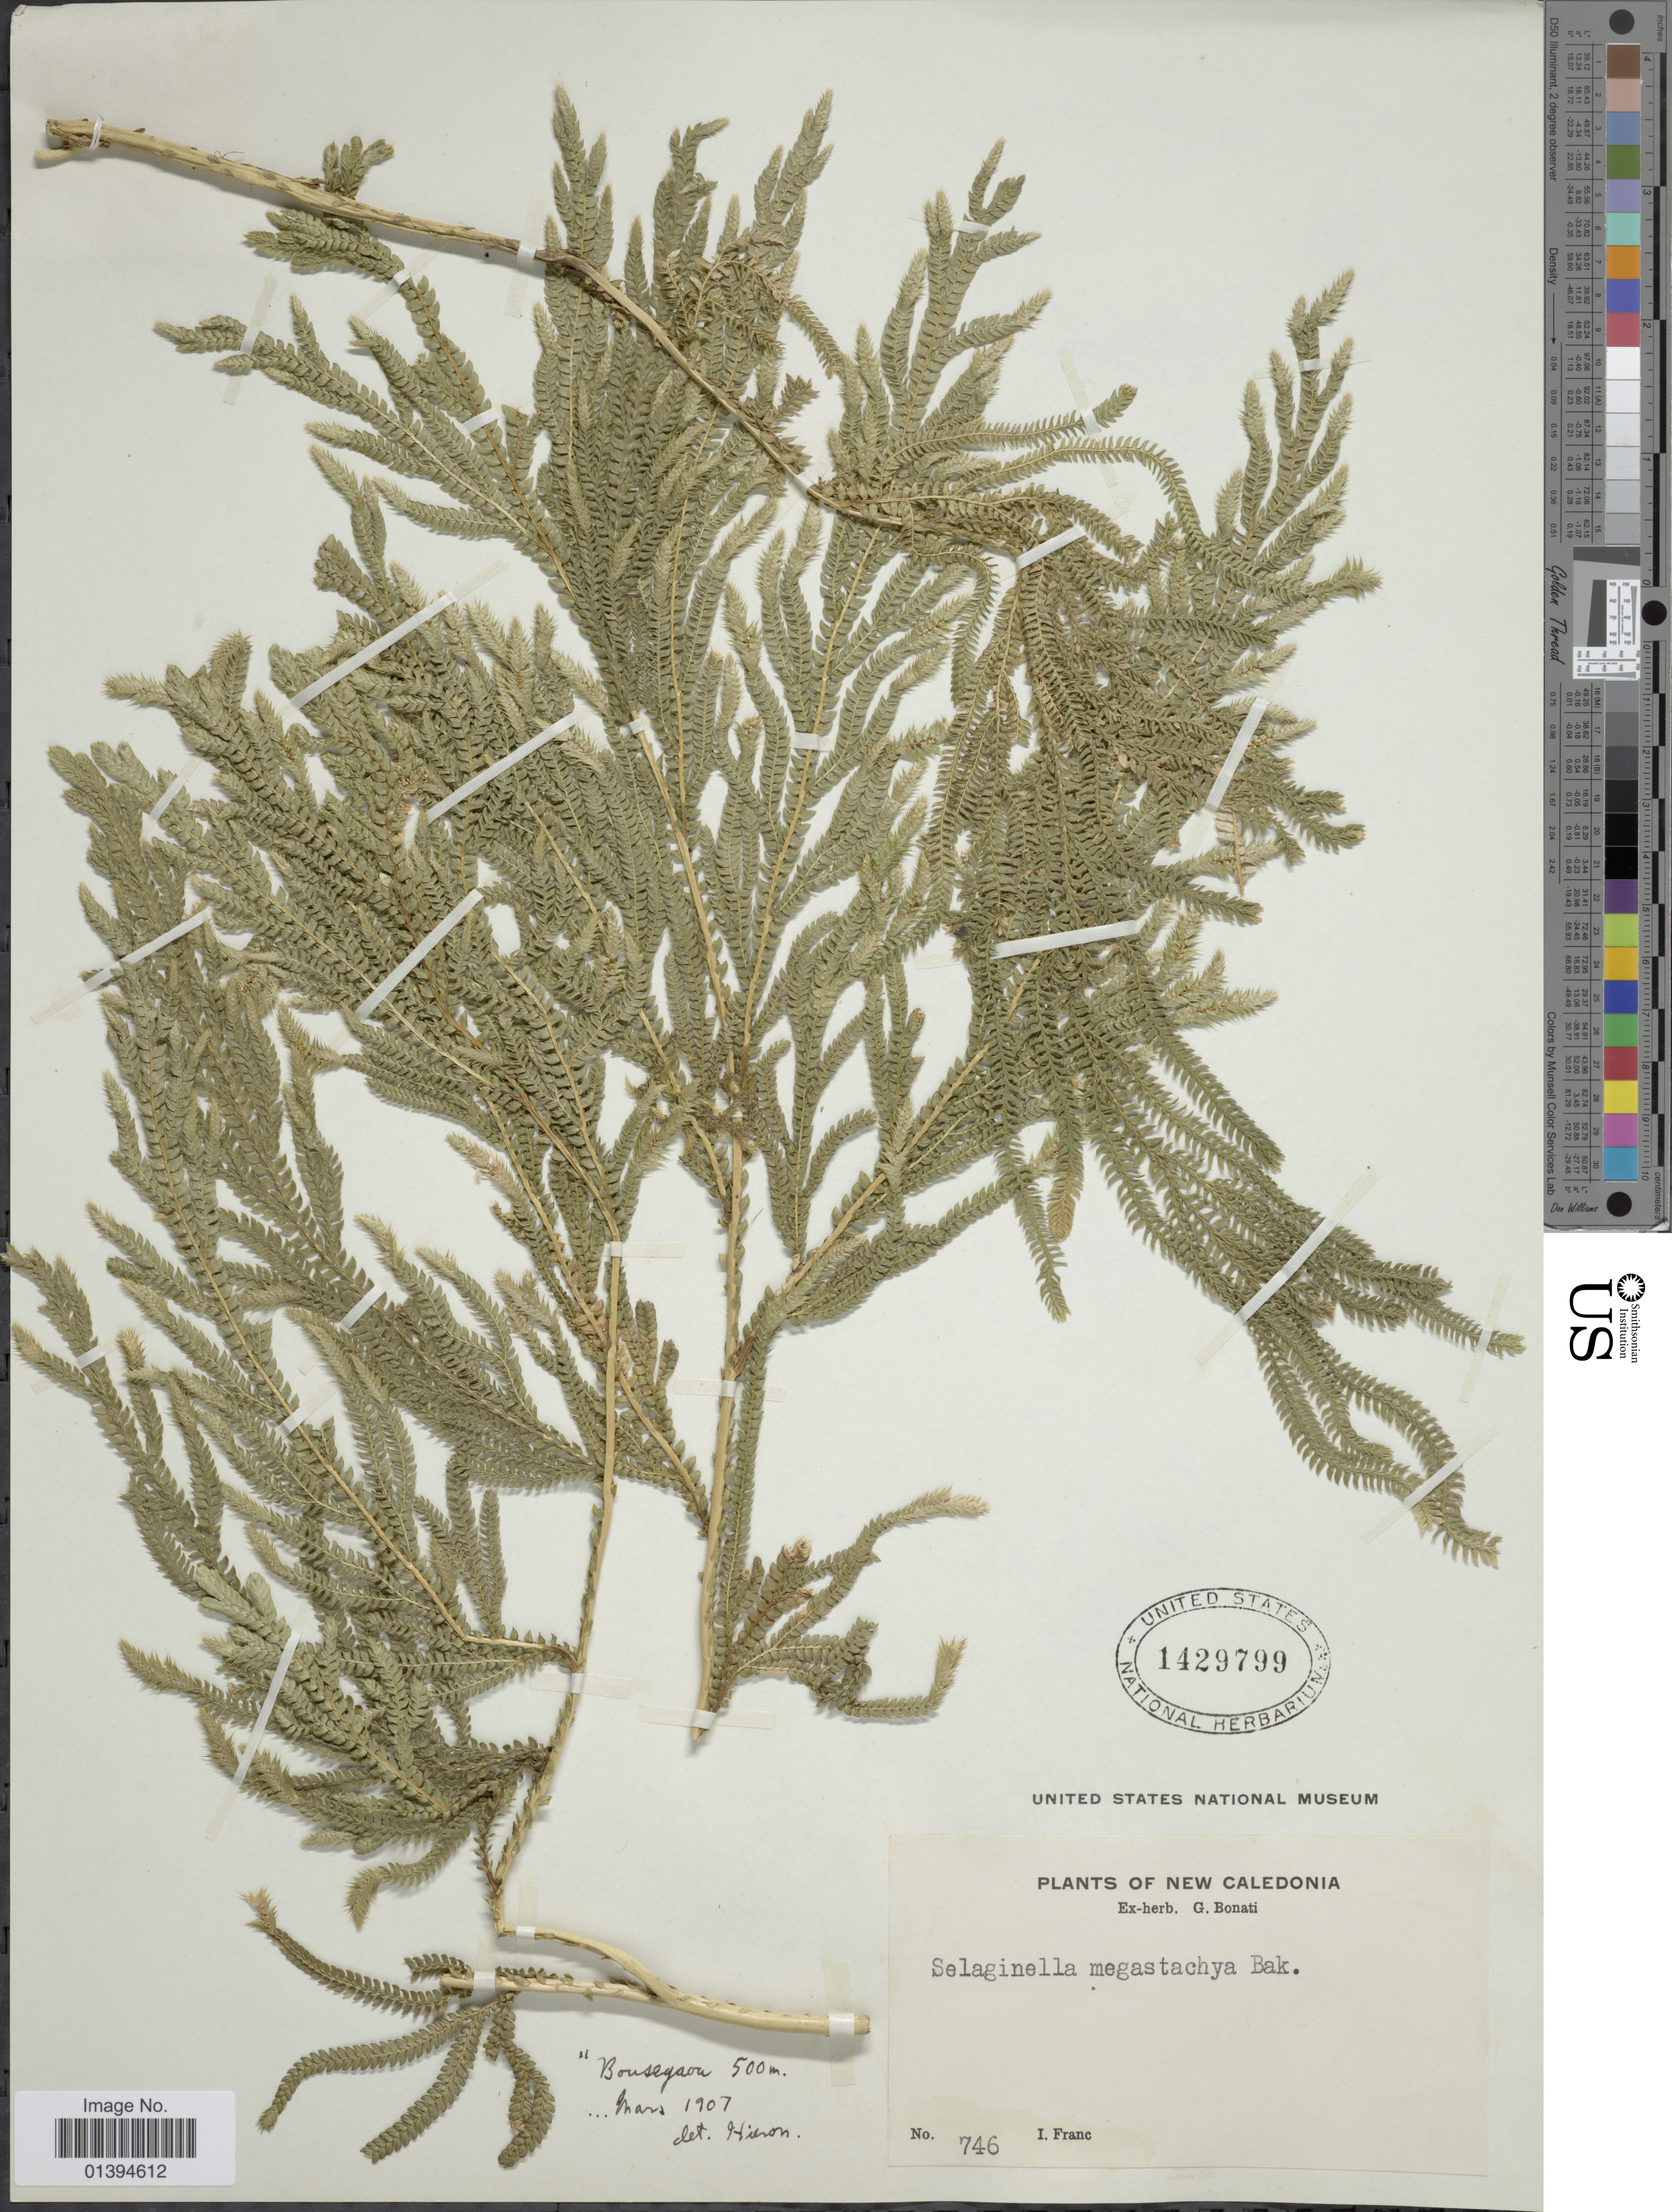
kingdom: Plantae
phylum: Tracheophyta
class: Lycopodiopsida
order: Selaginellales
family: Selaginellaceae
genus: Selaginella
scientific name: Selaginella megastachya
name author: Baker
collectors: I. Franc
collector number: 746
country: New Caledonia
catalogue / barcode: US 1429799